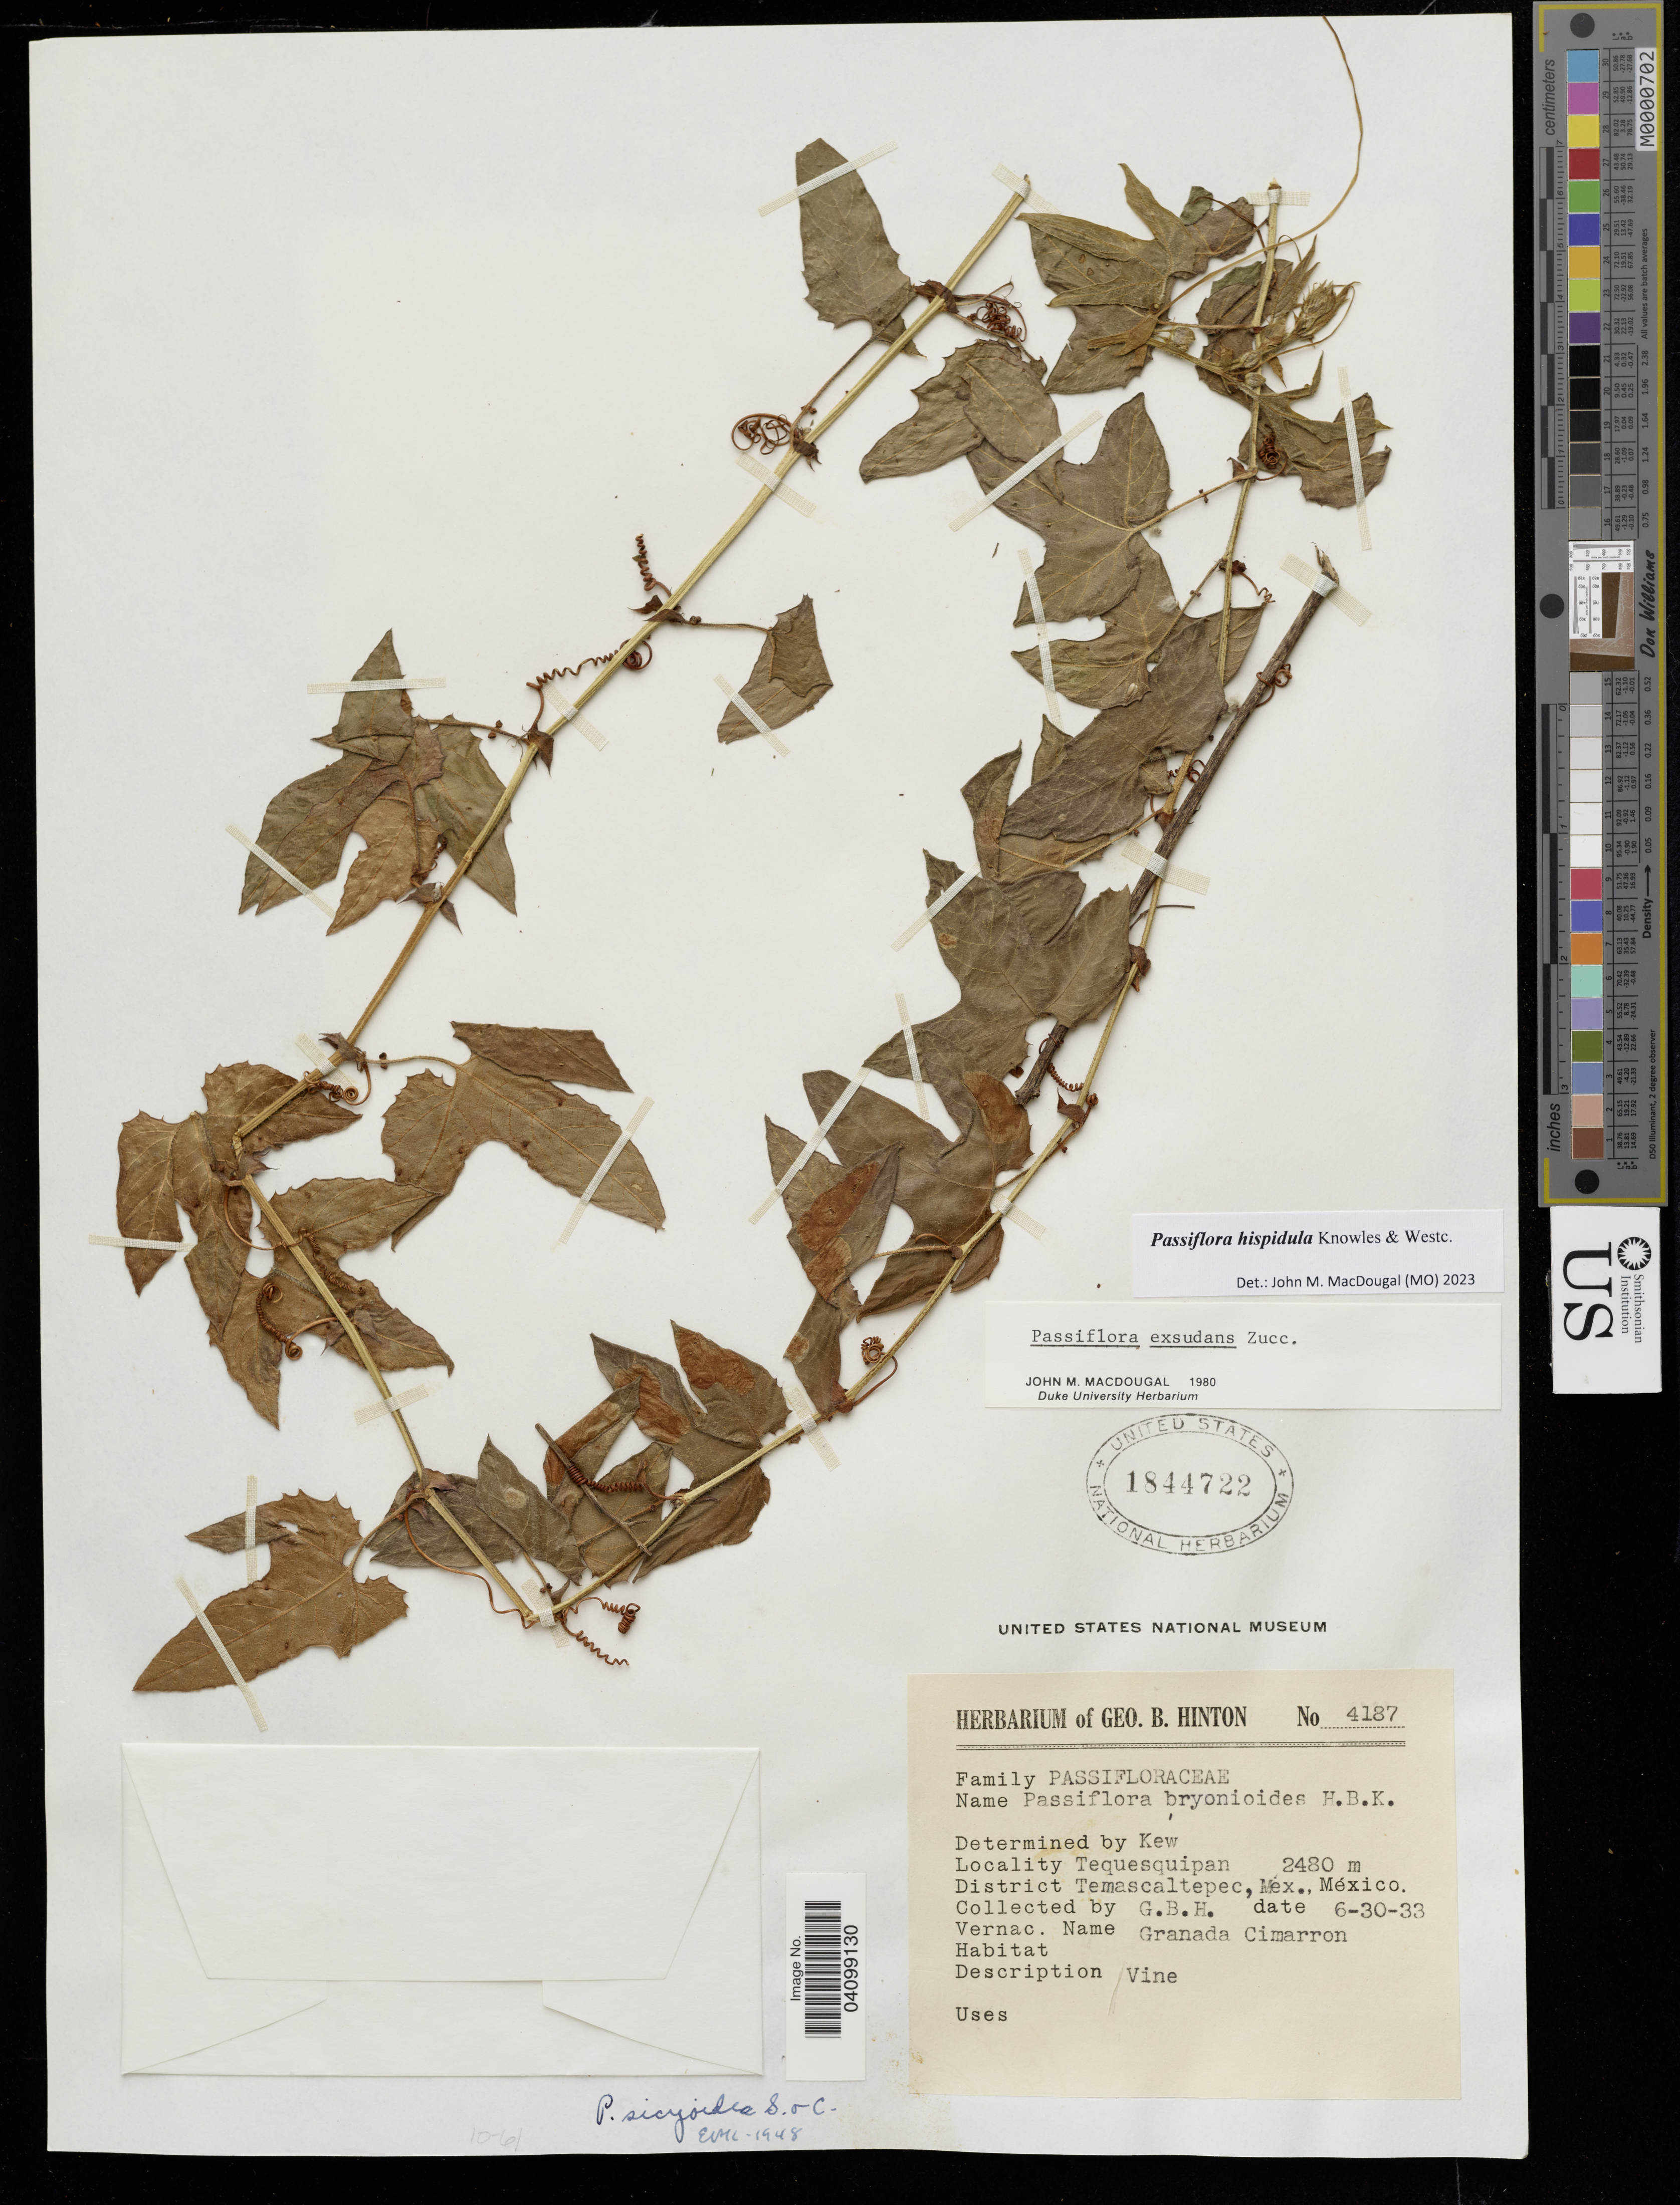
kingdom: Plantae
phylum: Tracheophyta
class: Magnoliopsida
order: Malpighiales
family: Passifloraceae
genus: Passiflora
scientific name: Passiflora hispidula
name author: Knowles & Westc.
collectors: G. B. Hinton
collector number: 4187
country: Mexico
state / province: México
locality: Tequesquipan. Temascaltepec.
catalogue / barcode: US 1844722